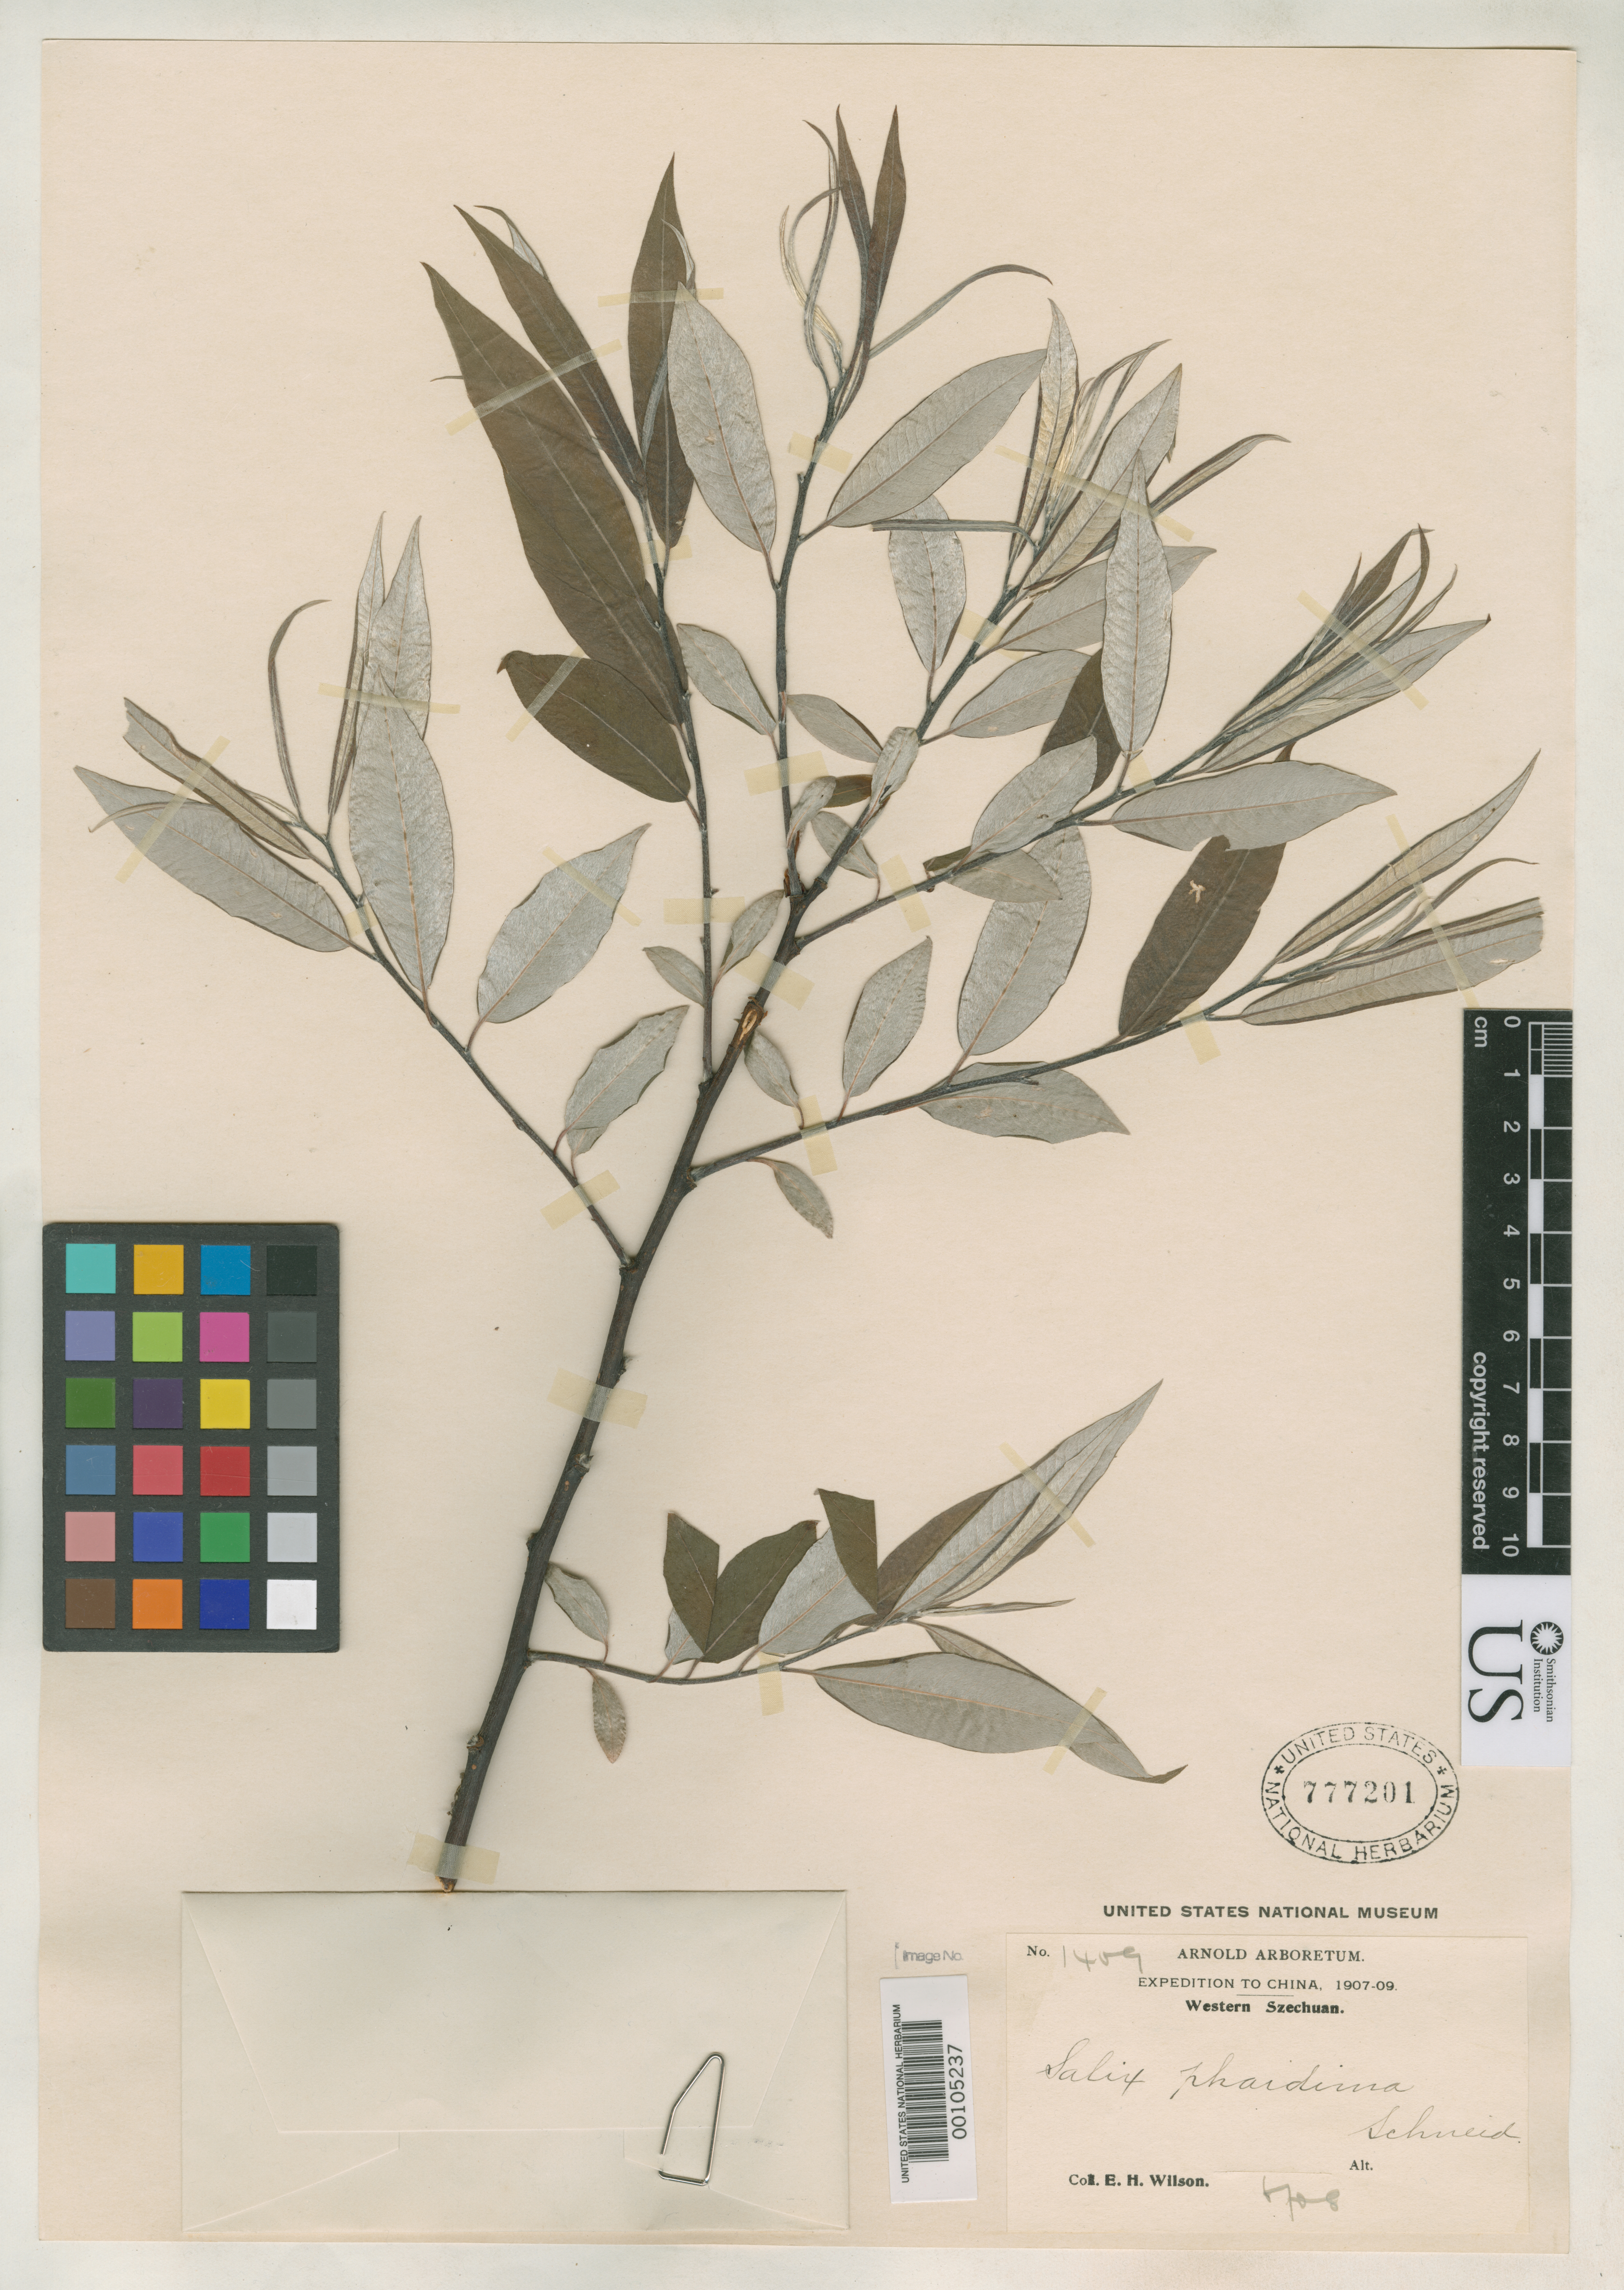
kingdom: Plantae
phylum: Tracheophyta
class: Magnoliopsida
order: Malpighiales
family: Salicaceae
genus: Salix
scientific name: Salix phaidima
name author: C.K. Schneid. in Sarg.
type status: Isotype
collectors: E. H. Wilson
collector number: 1409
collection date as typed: Jun 1908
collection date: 1908-06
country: China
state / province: Sichuan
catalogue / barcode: US 777201